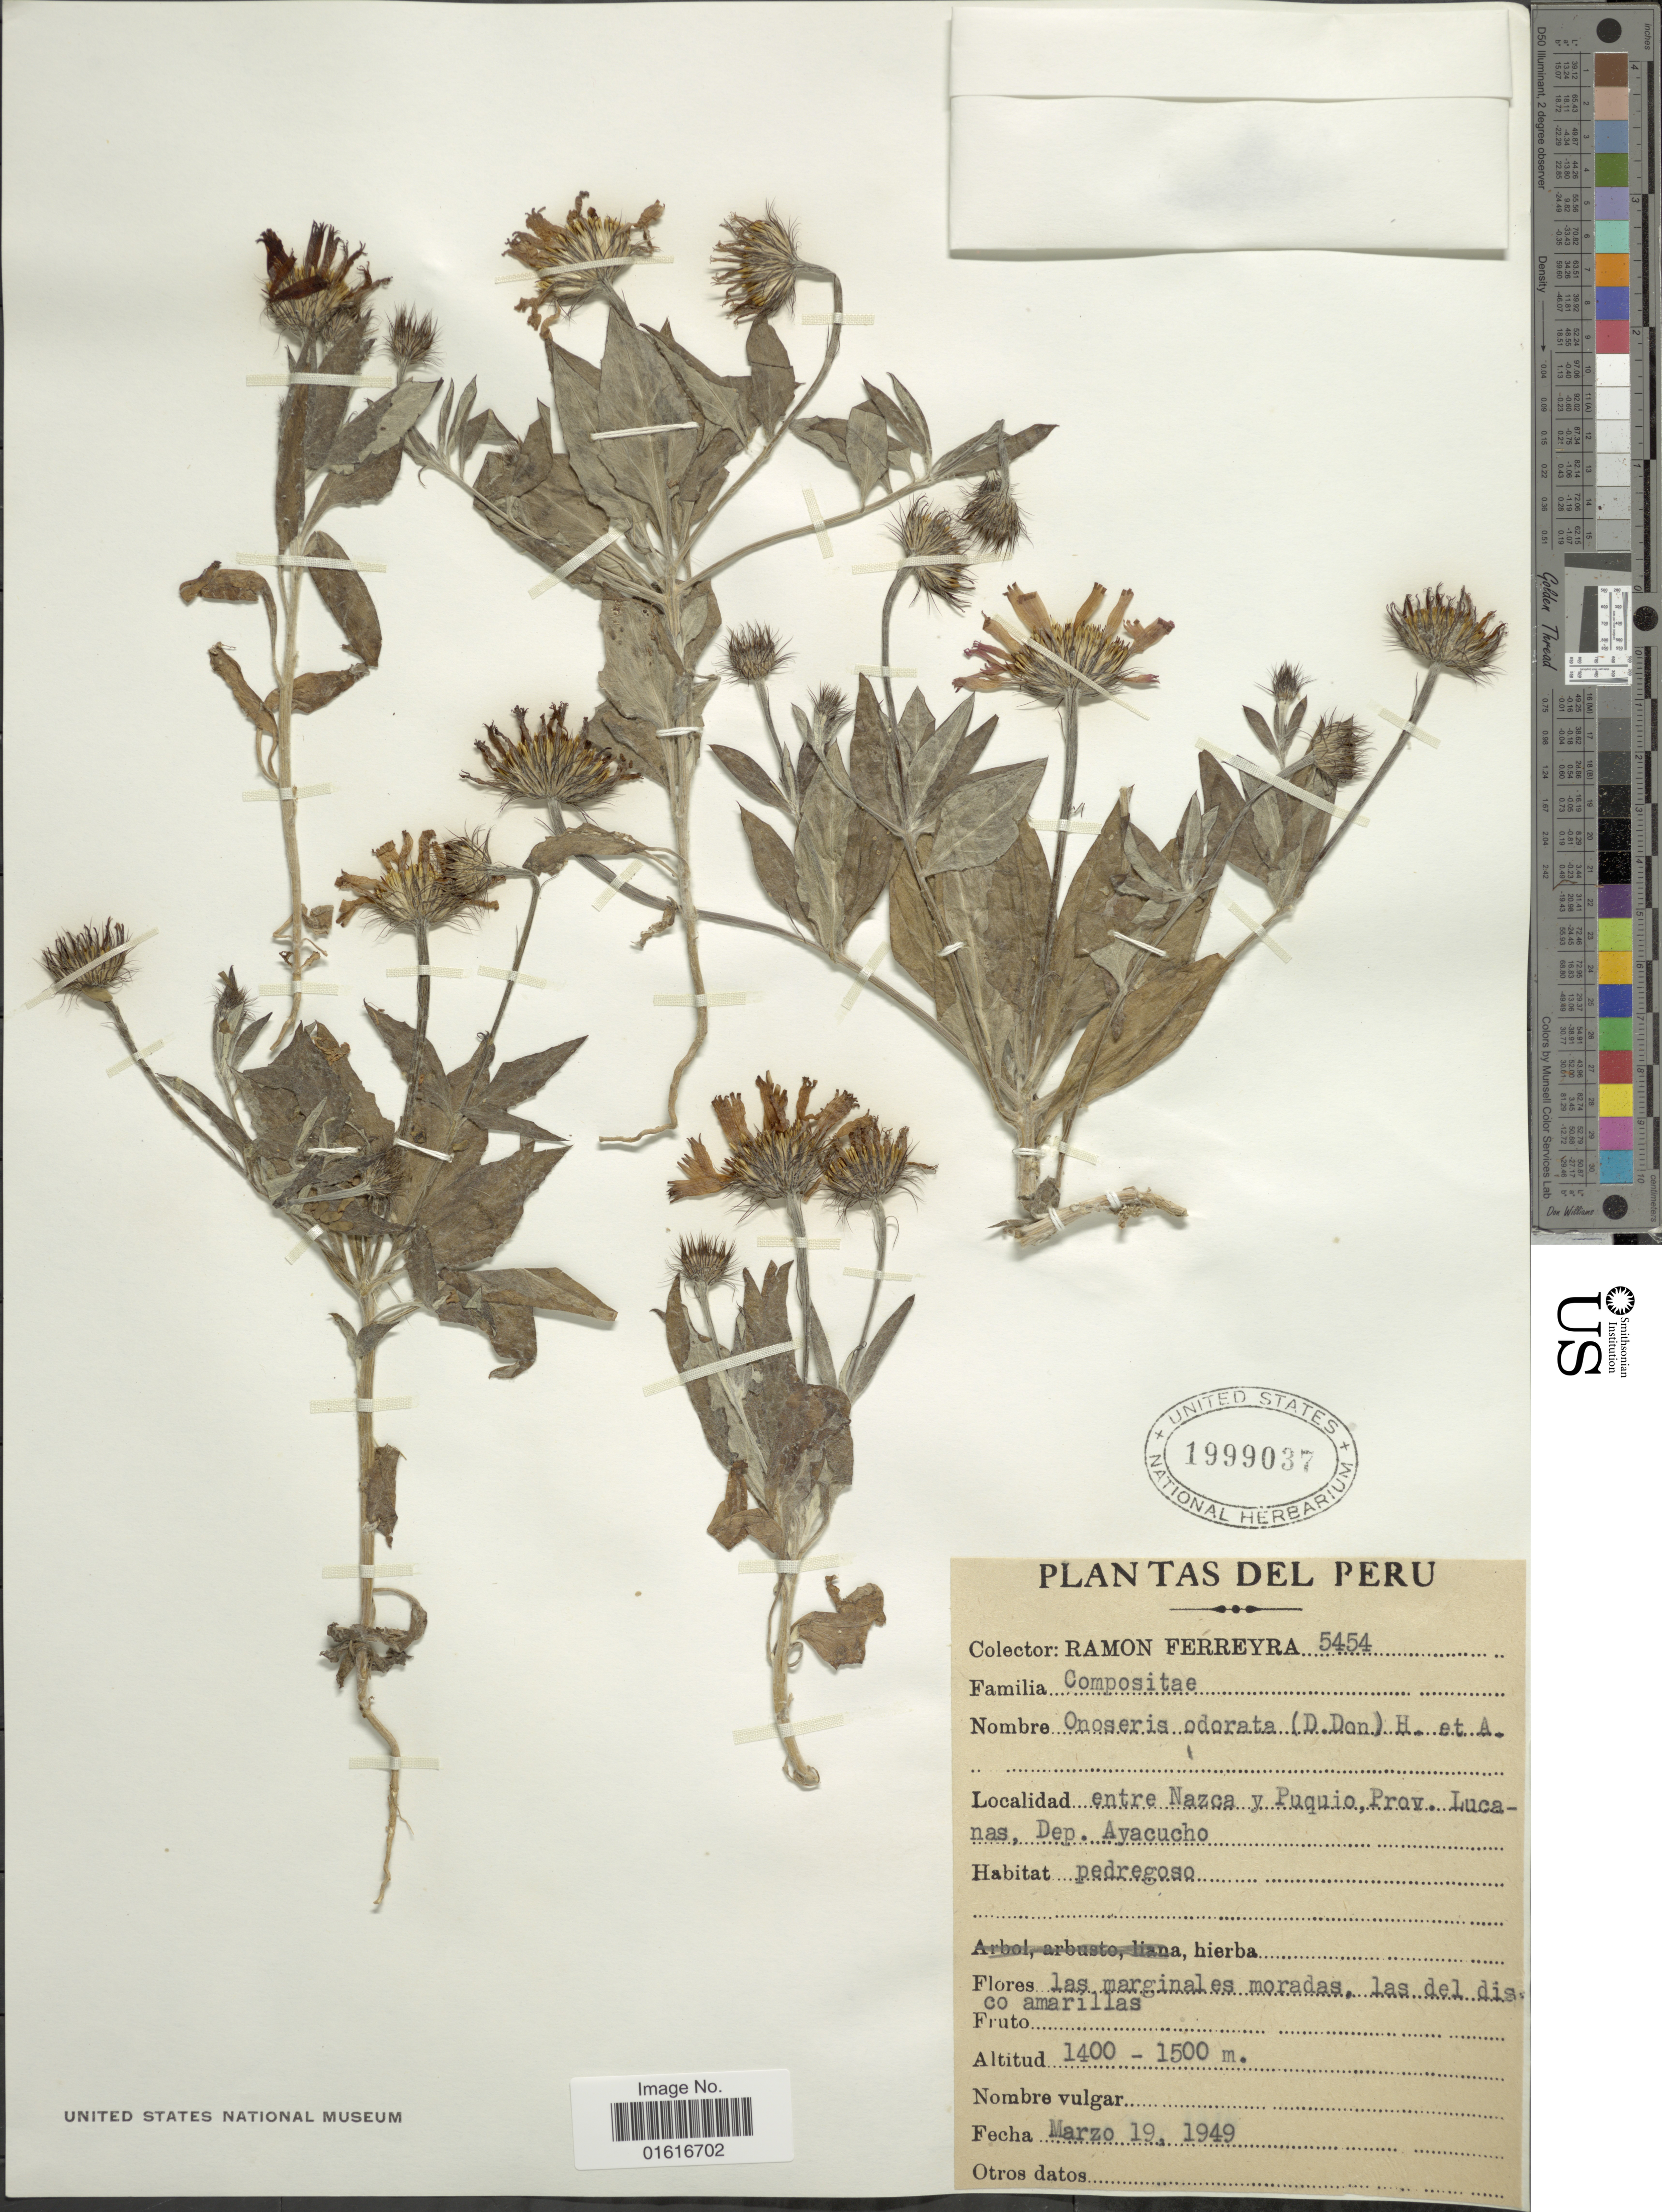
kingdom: Plantae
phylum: Tracheophyta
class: Magnoliopsida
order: Asterales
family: Asteraceae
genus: Onoseris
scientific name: Onoseris odorata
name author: (D. Don) Hook. & Arn.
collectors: R. A. Ferreyra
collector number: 5454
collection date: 1949-03-19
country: Peru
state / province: Ayacucho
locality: Entre Nazca y Puquio, Prov. Lucanas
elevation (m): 1400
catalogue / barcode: US 1999037